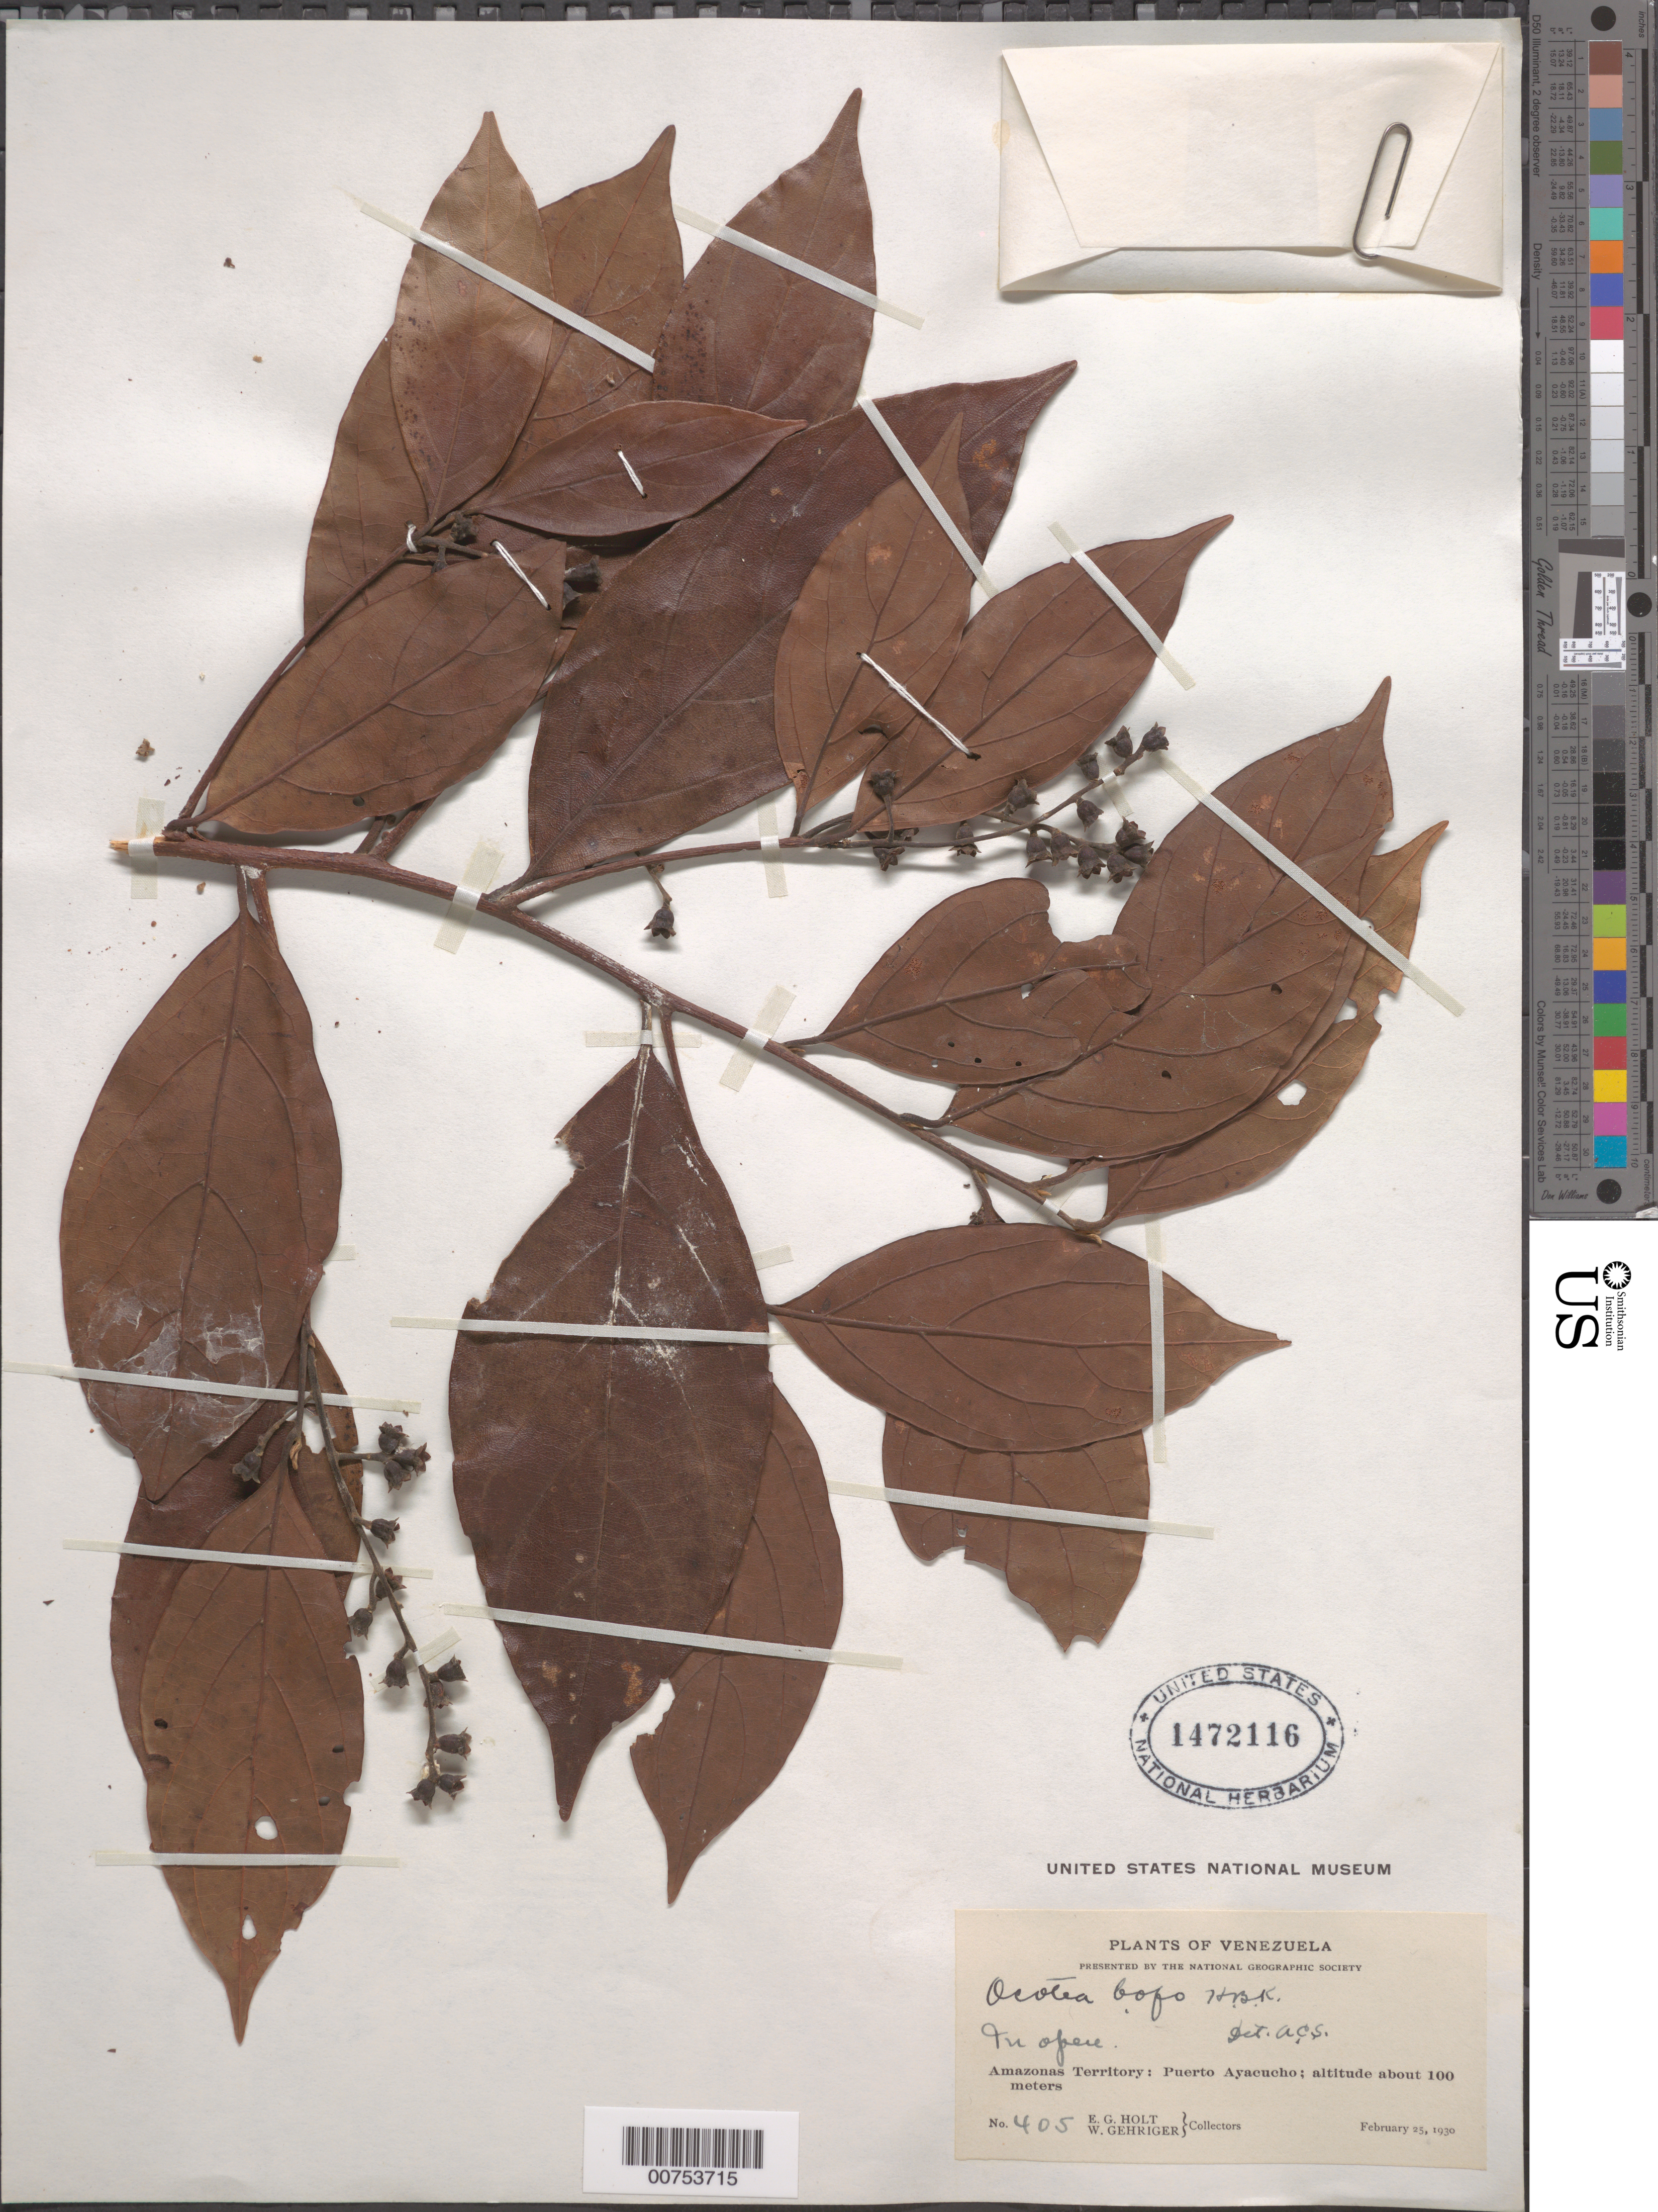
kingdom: Plantae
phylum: Tracheophyta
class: Magnoliopsida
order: Laurales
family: Lauraceae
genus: Ocotea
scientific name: Ocotea bofo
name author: Kunth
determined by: Smith, A. C.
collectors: E. Holt & W. Gehriger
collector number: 405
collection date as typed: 25-Feb-30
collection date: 1930-02-25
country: Venezuela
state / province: Amazonas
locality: Puerto Ayacucho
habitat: In open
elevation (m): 100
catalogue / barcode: US 1472116